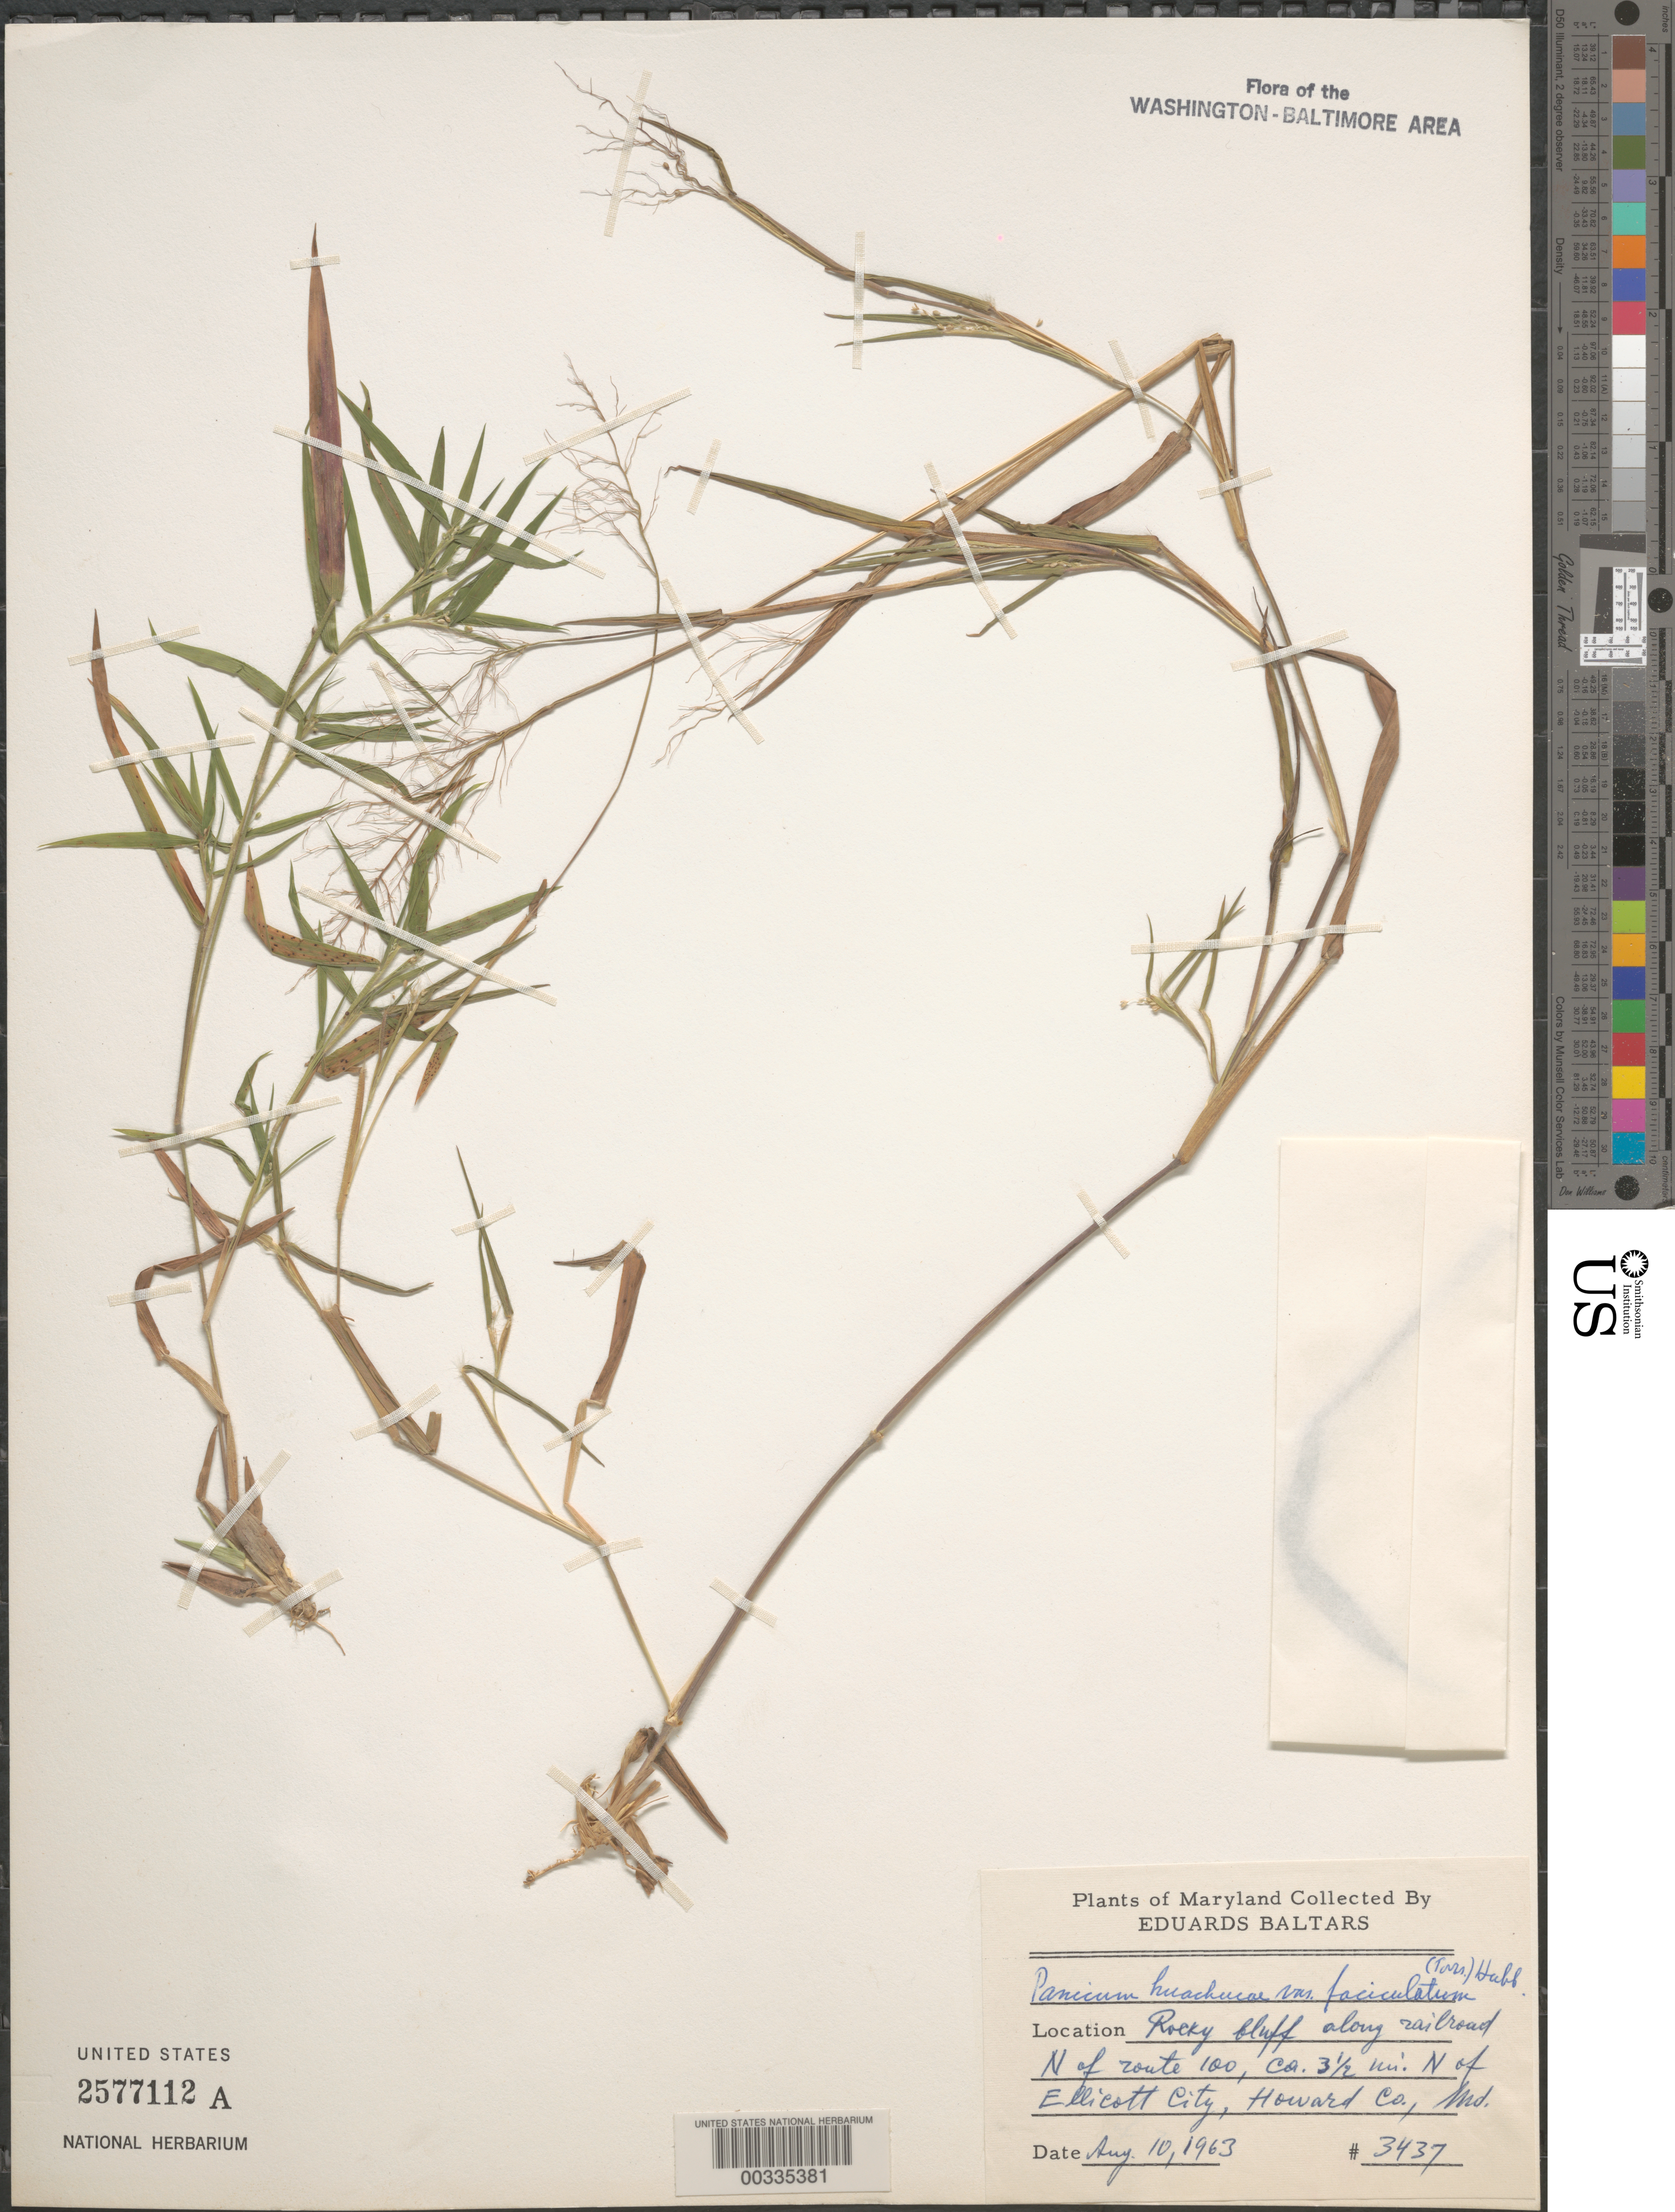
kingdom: Plantae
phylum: Tracheophyta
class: Liliopsida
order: Poales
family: Poaceae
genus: Dichanthelium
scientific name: Dichanthelium acuminatum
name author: (Sw.) Gould & C.A. Clark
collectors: E. Baltars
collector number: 3437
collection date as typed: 10 Aug 1963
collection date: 1963-08-10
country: United States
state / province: Maryland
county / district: Howard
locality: Along railroad N of Rt 100, Ca. 3 1/2 Mi N of Ellicott City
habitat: Rocky bluff along railroad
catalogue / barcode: US 2577112A